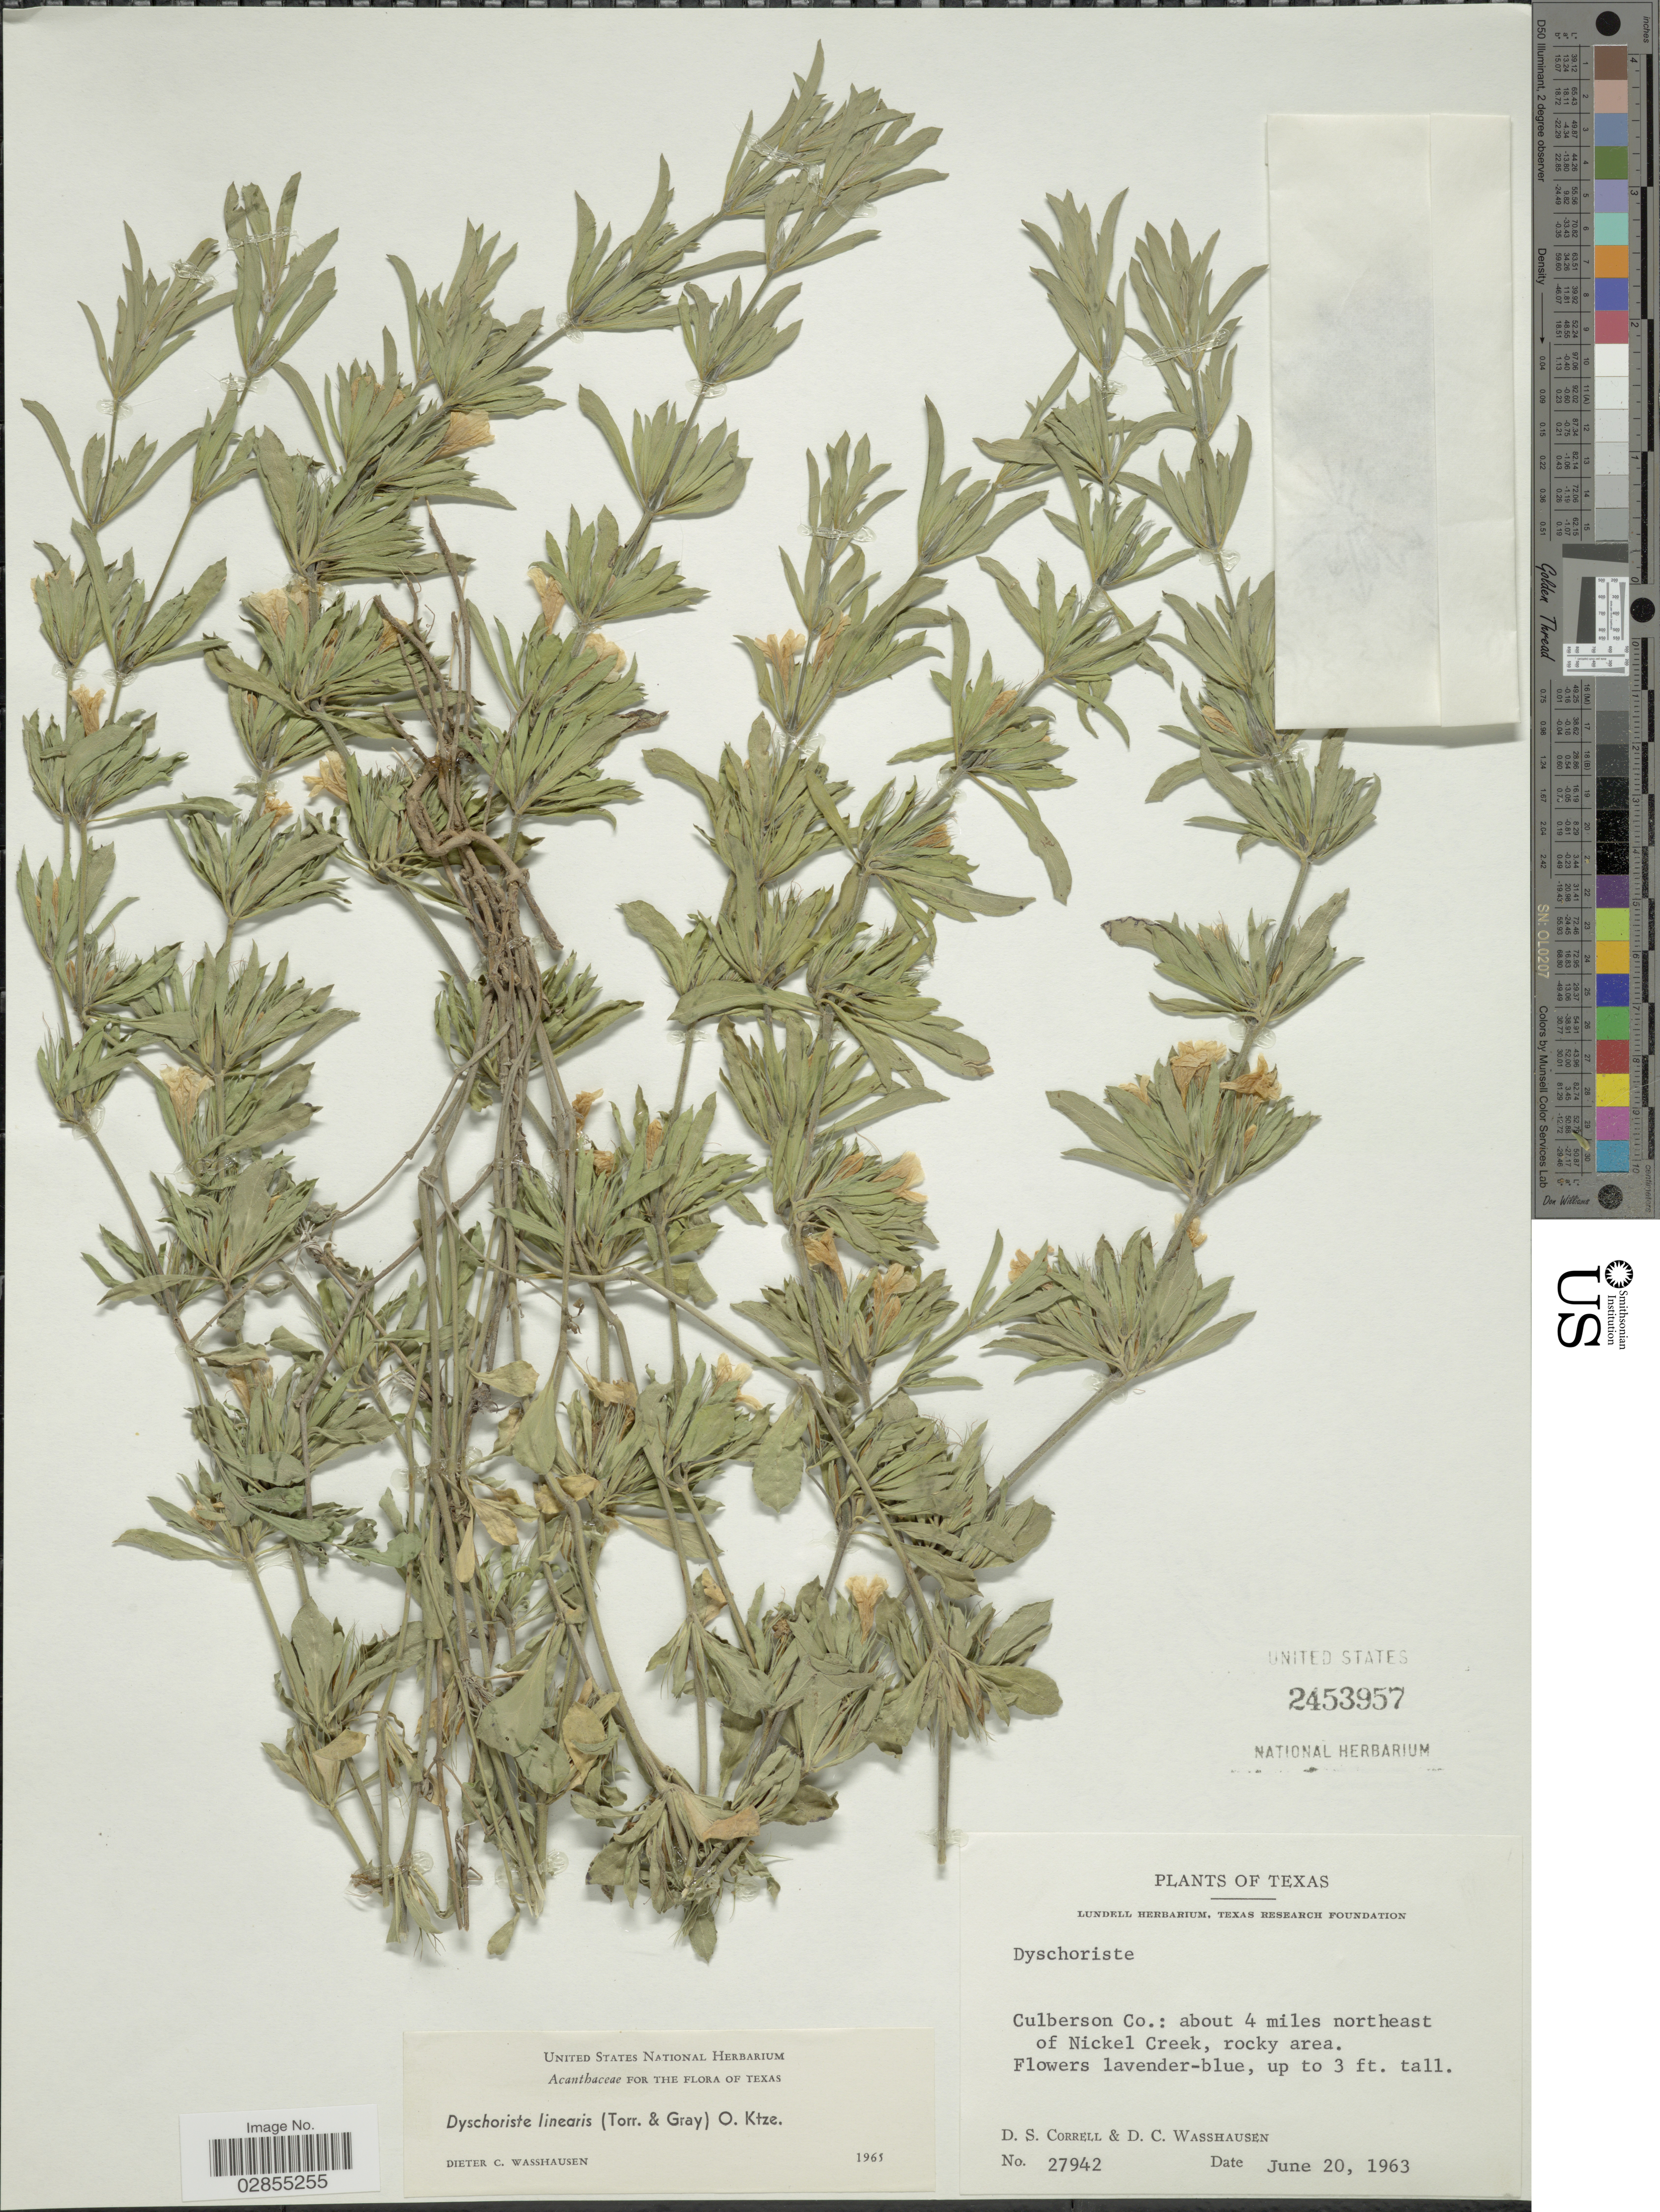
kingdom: Plantae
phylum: Tracheophyta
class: Magnoliopsida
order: Lamiales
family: Acanthaceae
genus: Dyschoriste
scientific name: Dyschoriste linearis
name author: (Torr. & A. Gray) Kuntze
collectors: D. S. Correll & D. C. Wasshausen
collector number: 27942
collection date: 1963-06-20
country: United States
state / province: Texas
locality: Culberson Co.: about 4 miles northeast of Nickel Creek.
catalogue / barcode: US 2453957